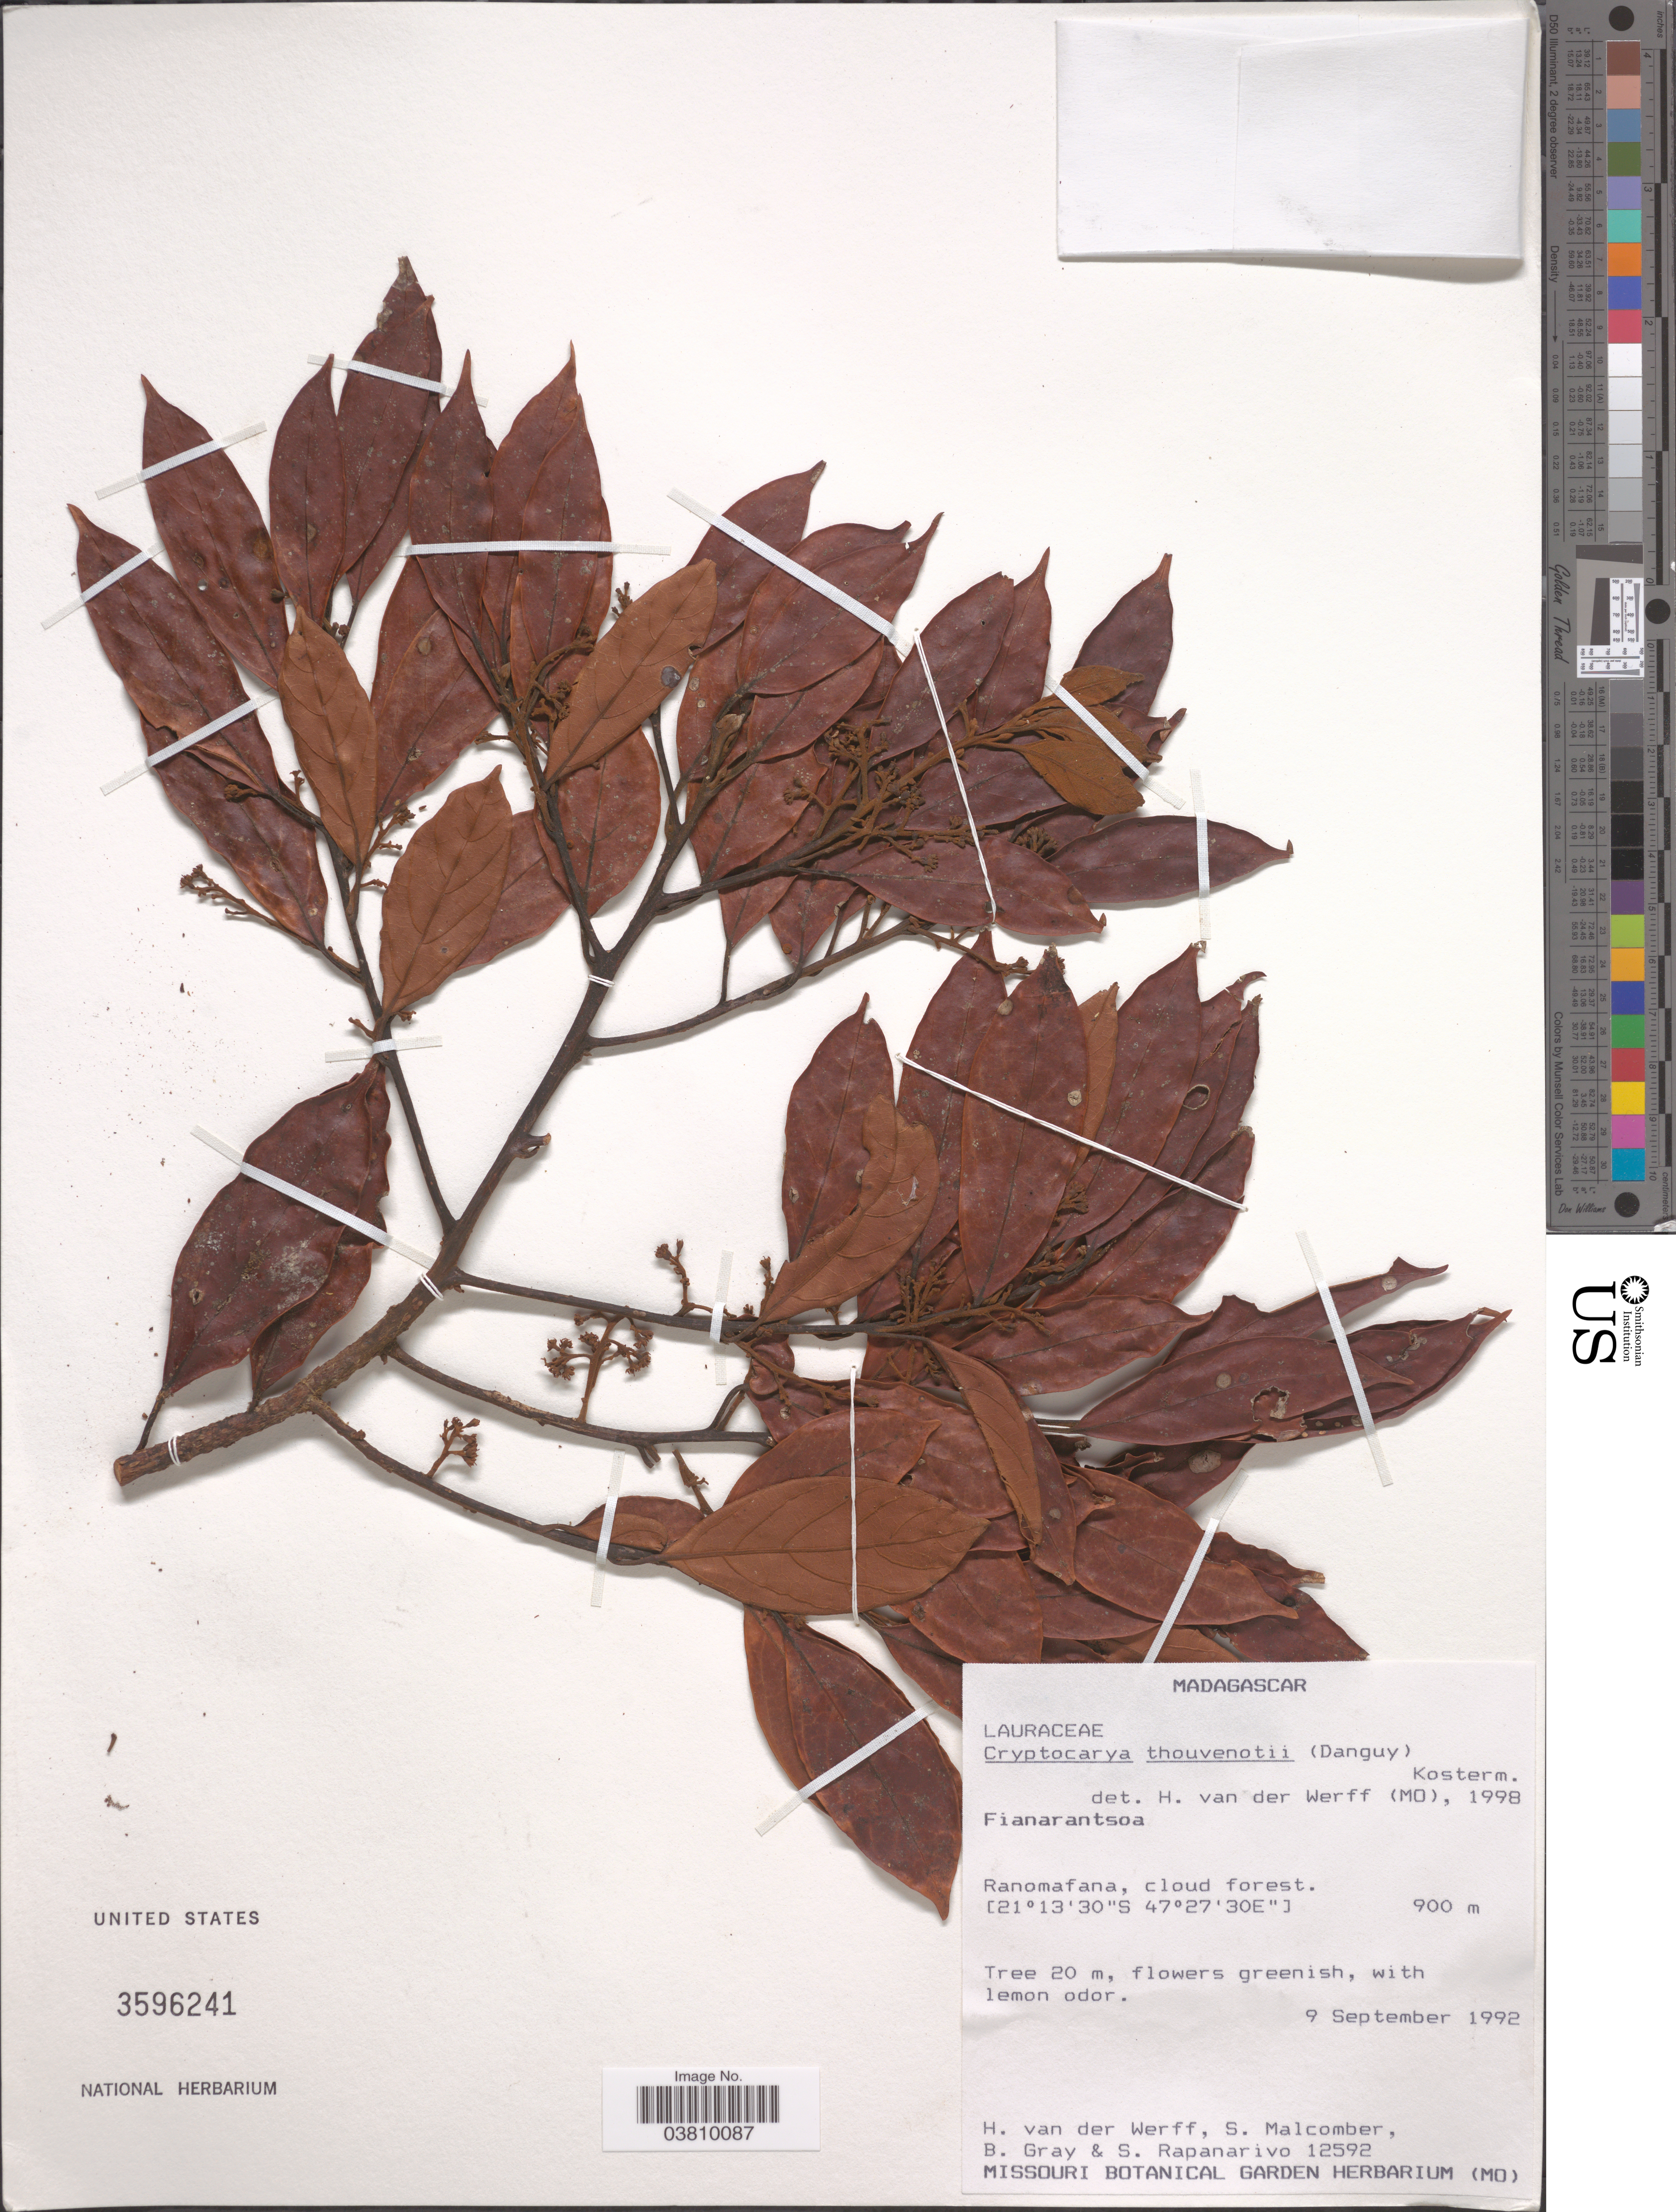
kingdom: Plantae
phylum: Tracheophyta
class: Magnoliopsida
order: Laurales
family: Lauraceae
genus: Cryptocarya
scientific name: Cryptocarya thouvenotii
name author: (Danguy) Kosterm.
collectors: H. van der Werff, S. T. Malcomber, B. Gray & S. Rapanarivo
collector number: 12592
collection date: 1992-09-09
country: Madagascar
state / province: Vatovavy Fitovinany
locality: Ranomafana, cloud forest.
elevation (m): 900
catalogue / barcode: US 3596241